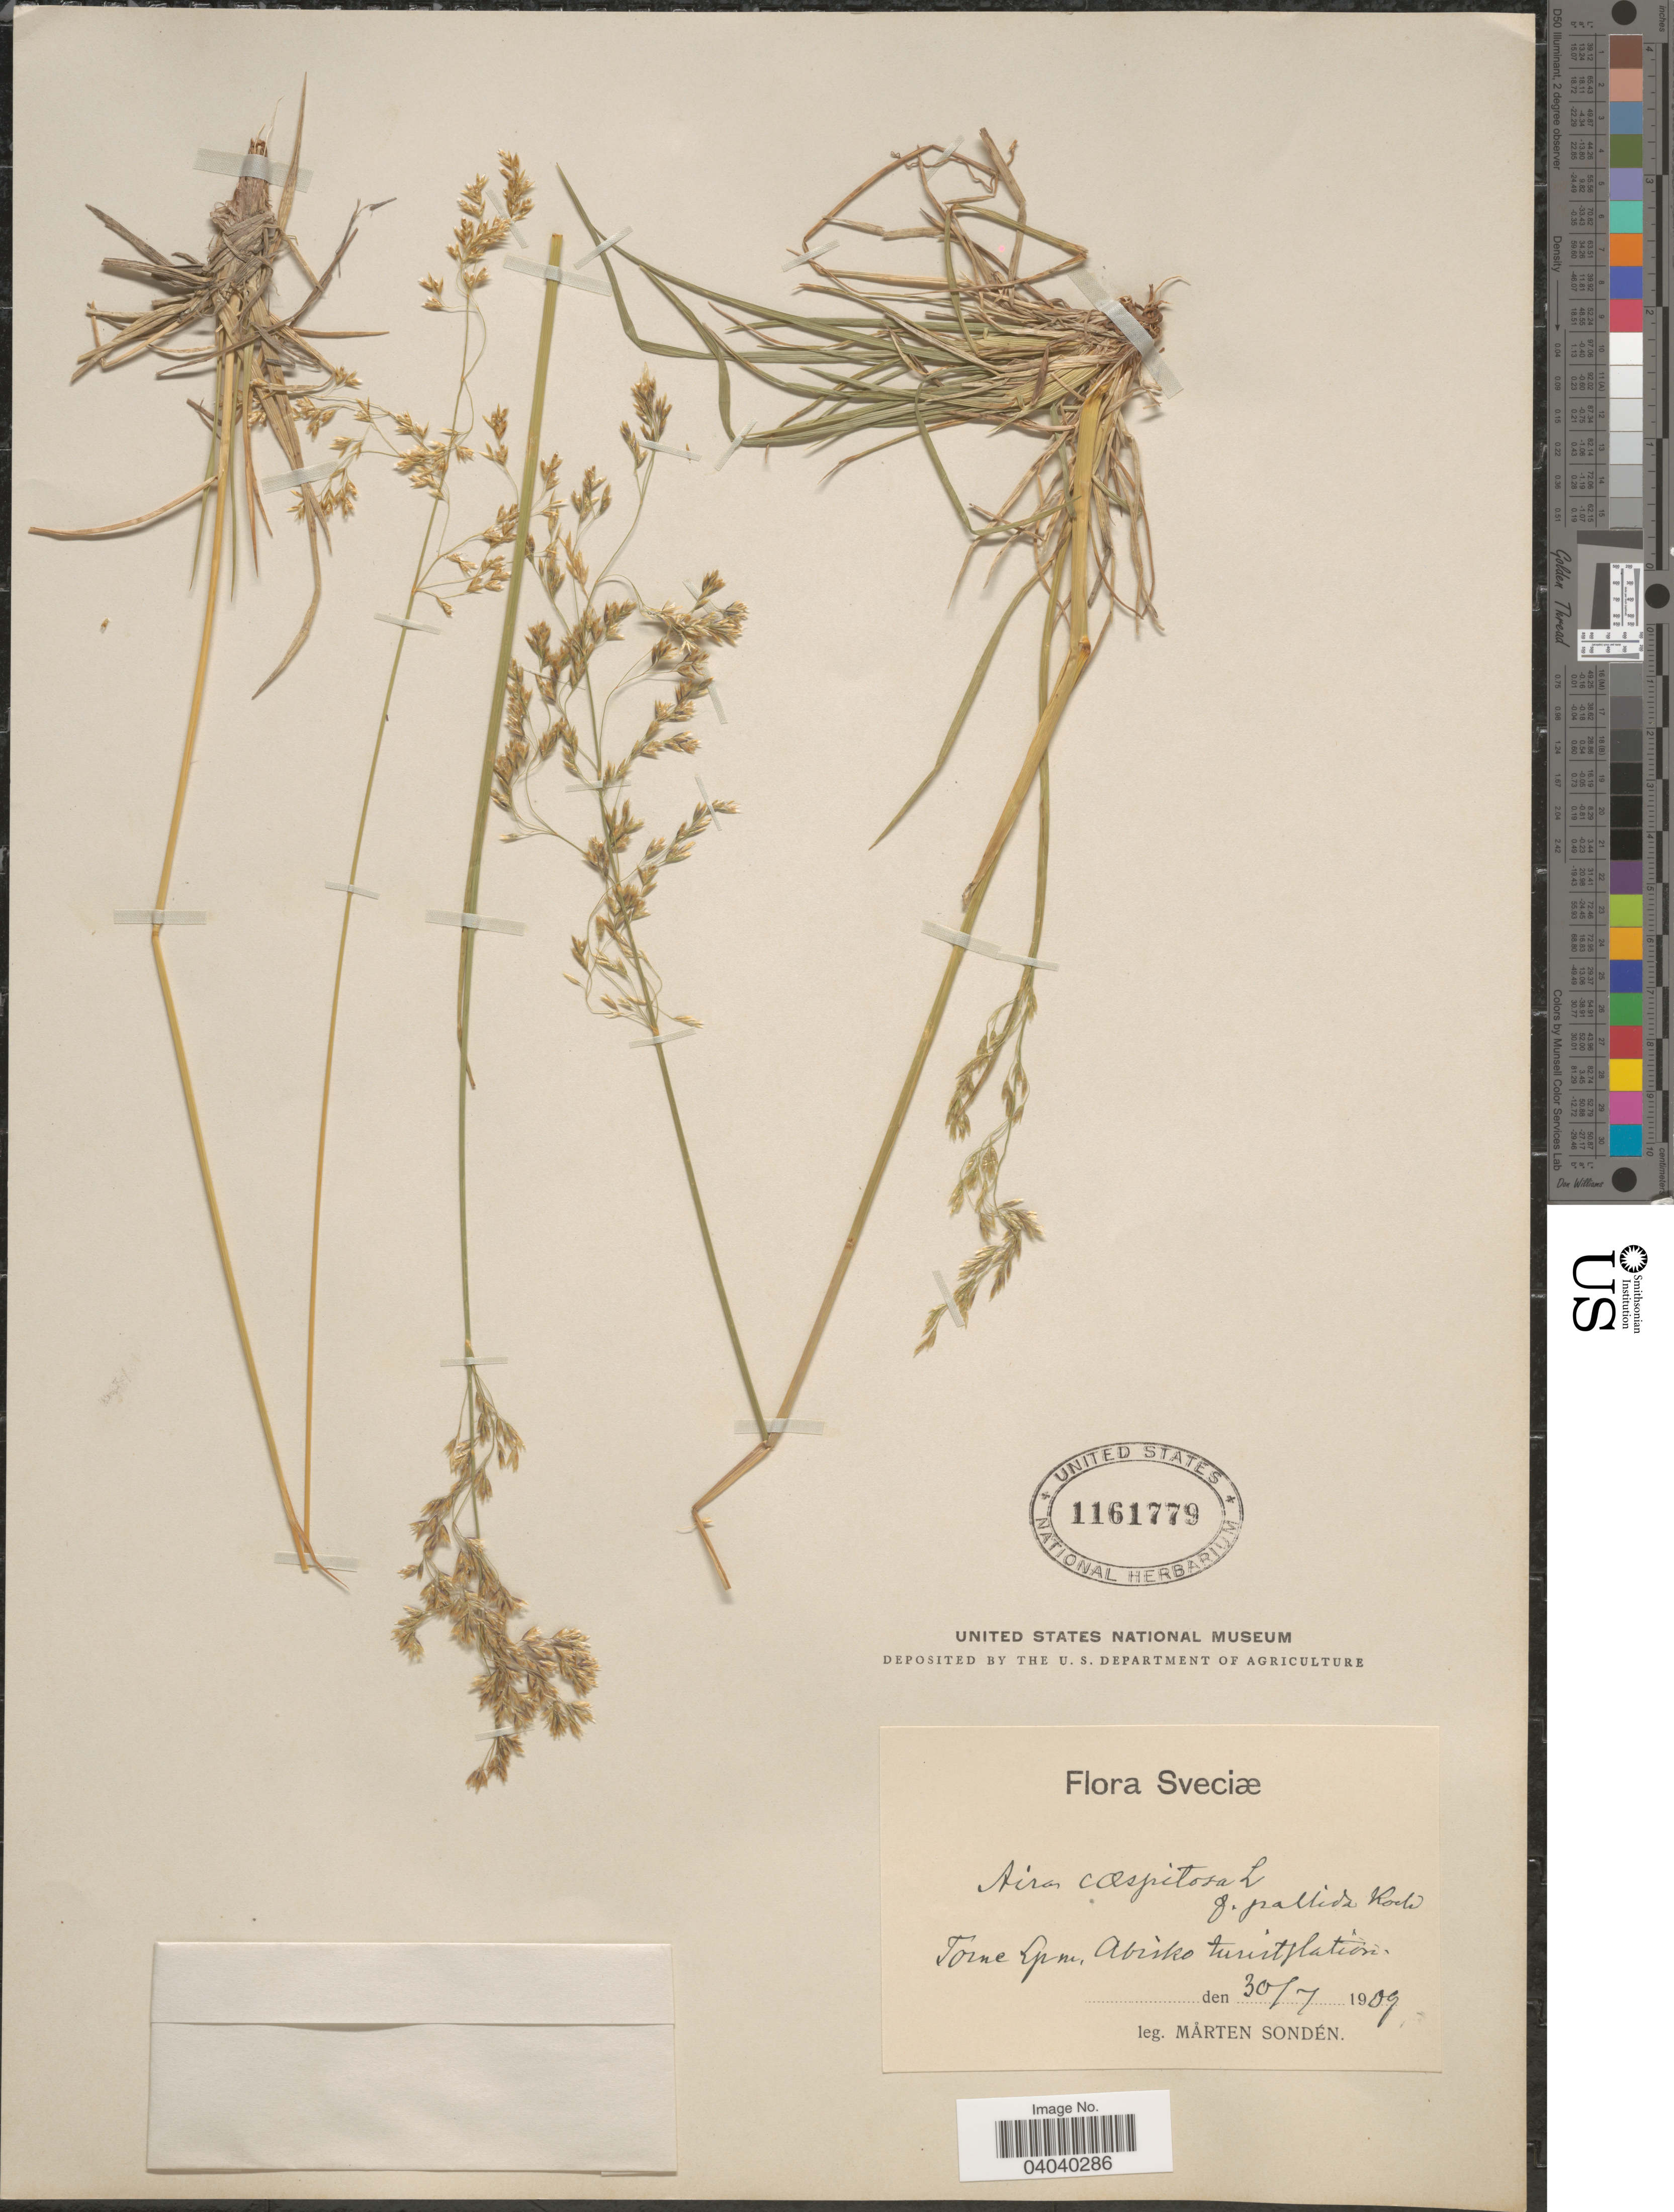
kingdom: Plantae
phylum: Tracheophyta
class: Liliopsida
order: Poales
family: Poaceae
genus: Deschampsia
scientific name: Deschampsia cespitosa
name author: (L.) P. Beauv.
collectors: M. Sondén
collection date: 1909-07-30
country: Sweden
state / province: Norrbotten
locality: Sveciæ. Torne Lpm. Abisko turiststation.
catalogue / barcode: US 1161779